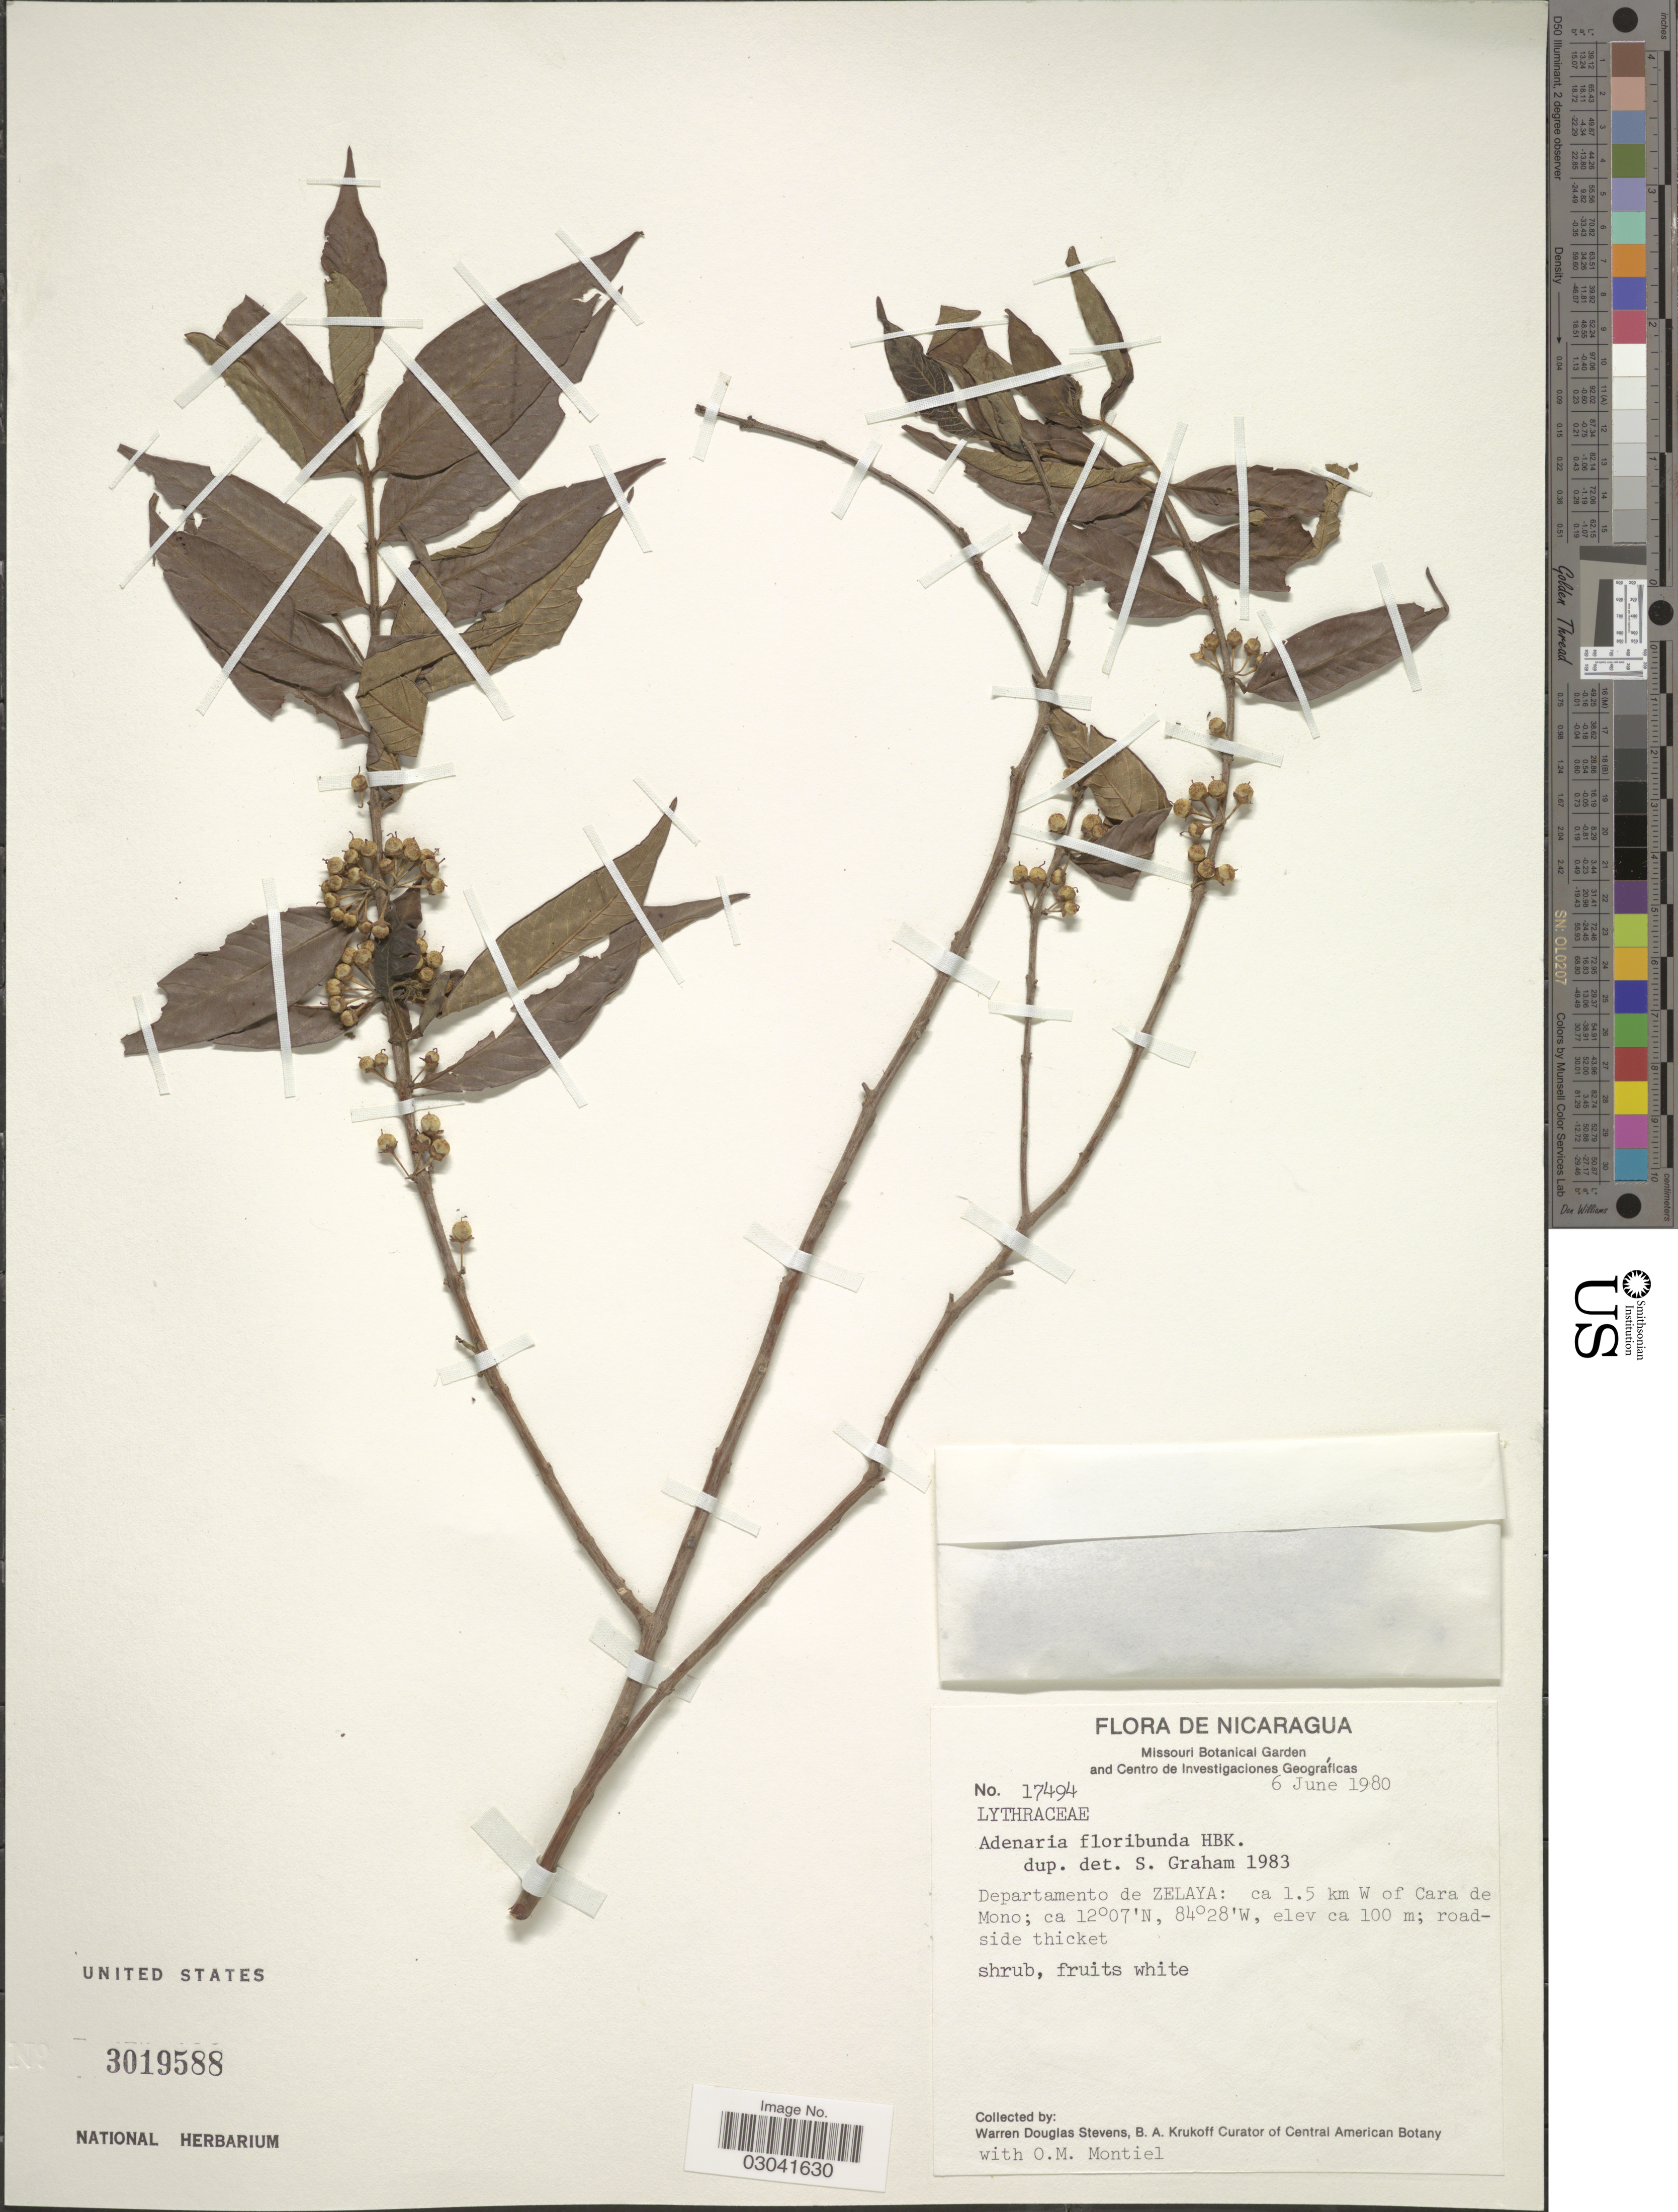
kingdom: Plantae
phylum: Tracheophyta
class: Magnoliopsida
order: Myrtales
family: Lythraceae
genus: Adenaria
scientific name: Adenaria floribunda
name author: Kunth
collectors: W. D. Stevens, B. A. Krukoff & O. Montiel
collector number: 17494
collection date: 1980-06-06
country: Nicaragua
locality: Departamento de Zelaya: ca. 1.5 km W of Cara de Mono.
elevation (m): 100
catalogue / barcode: US 3019588